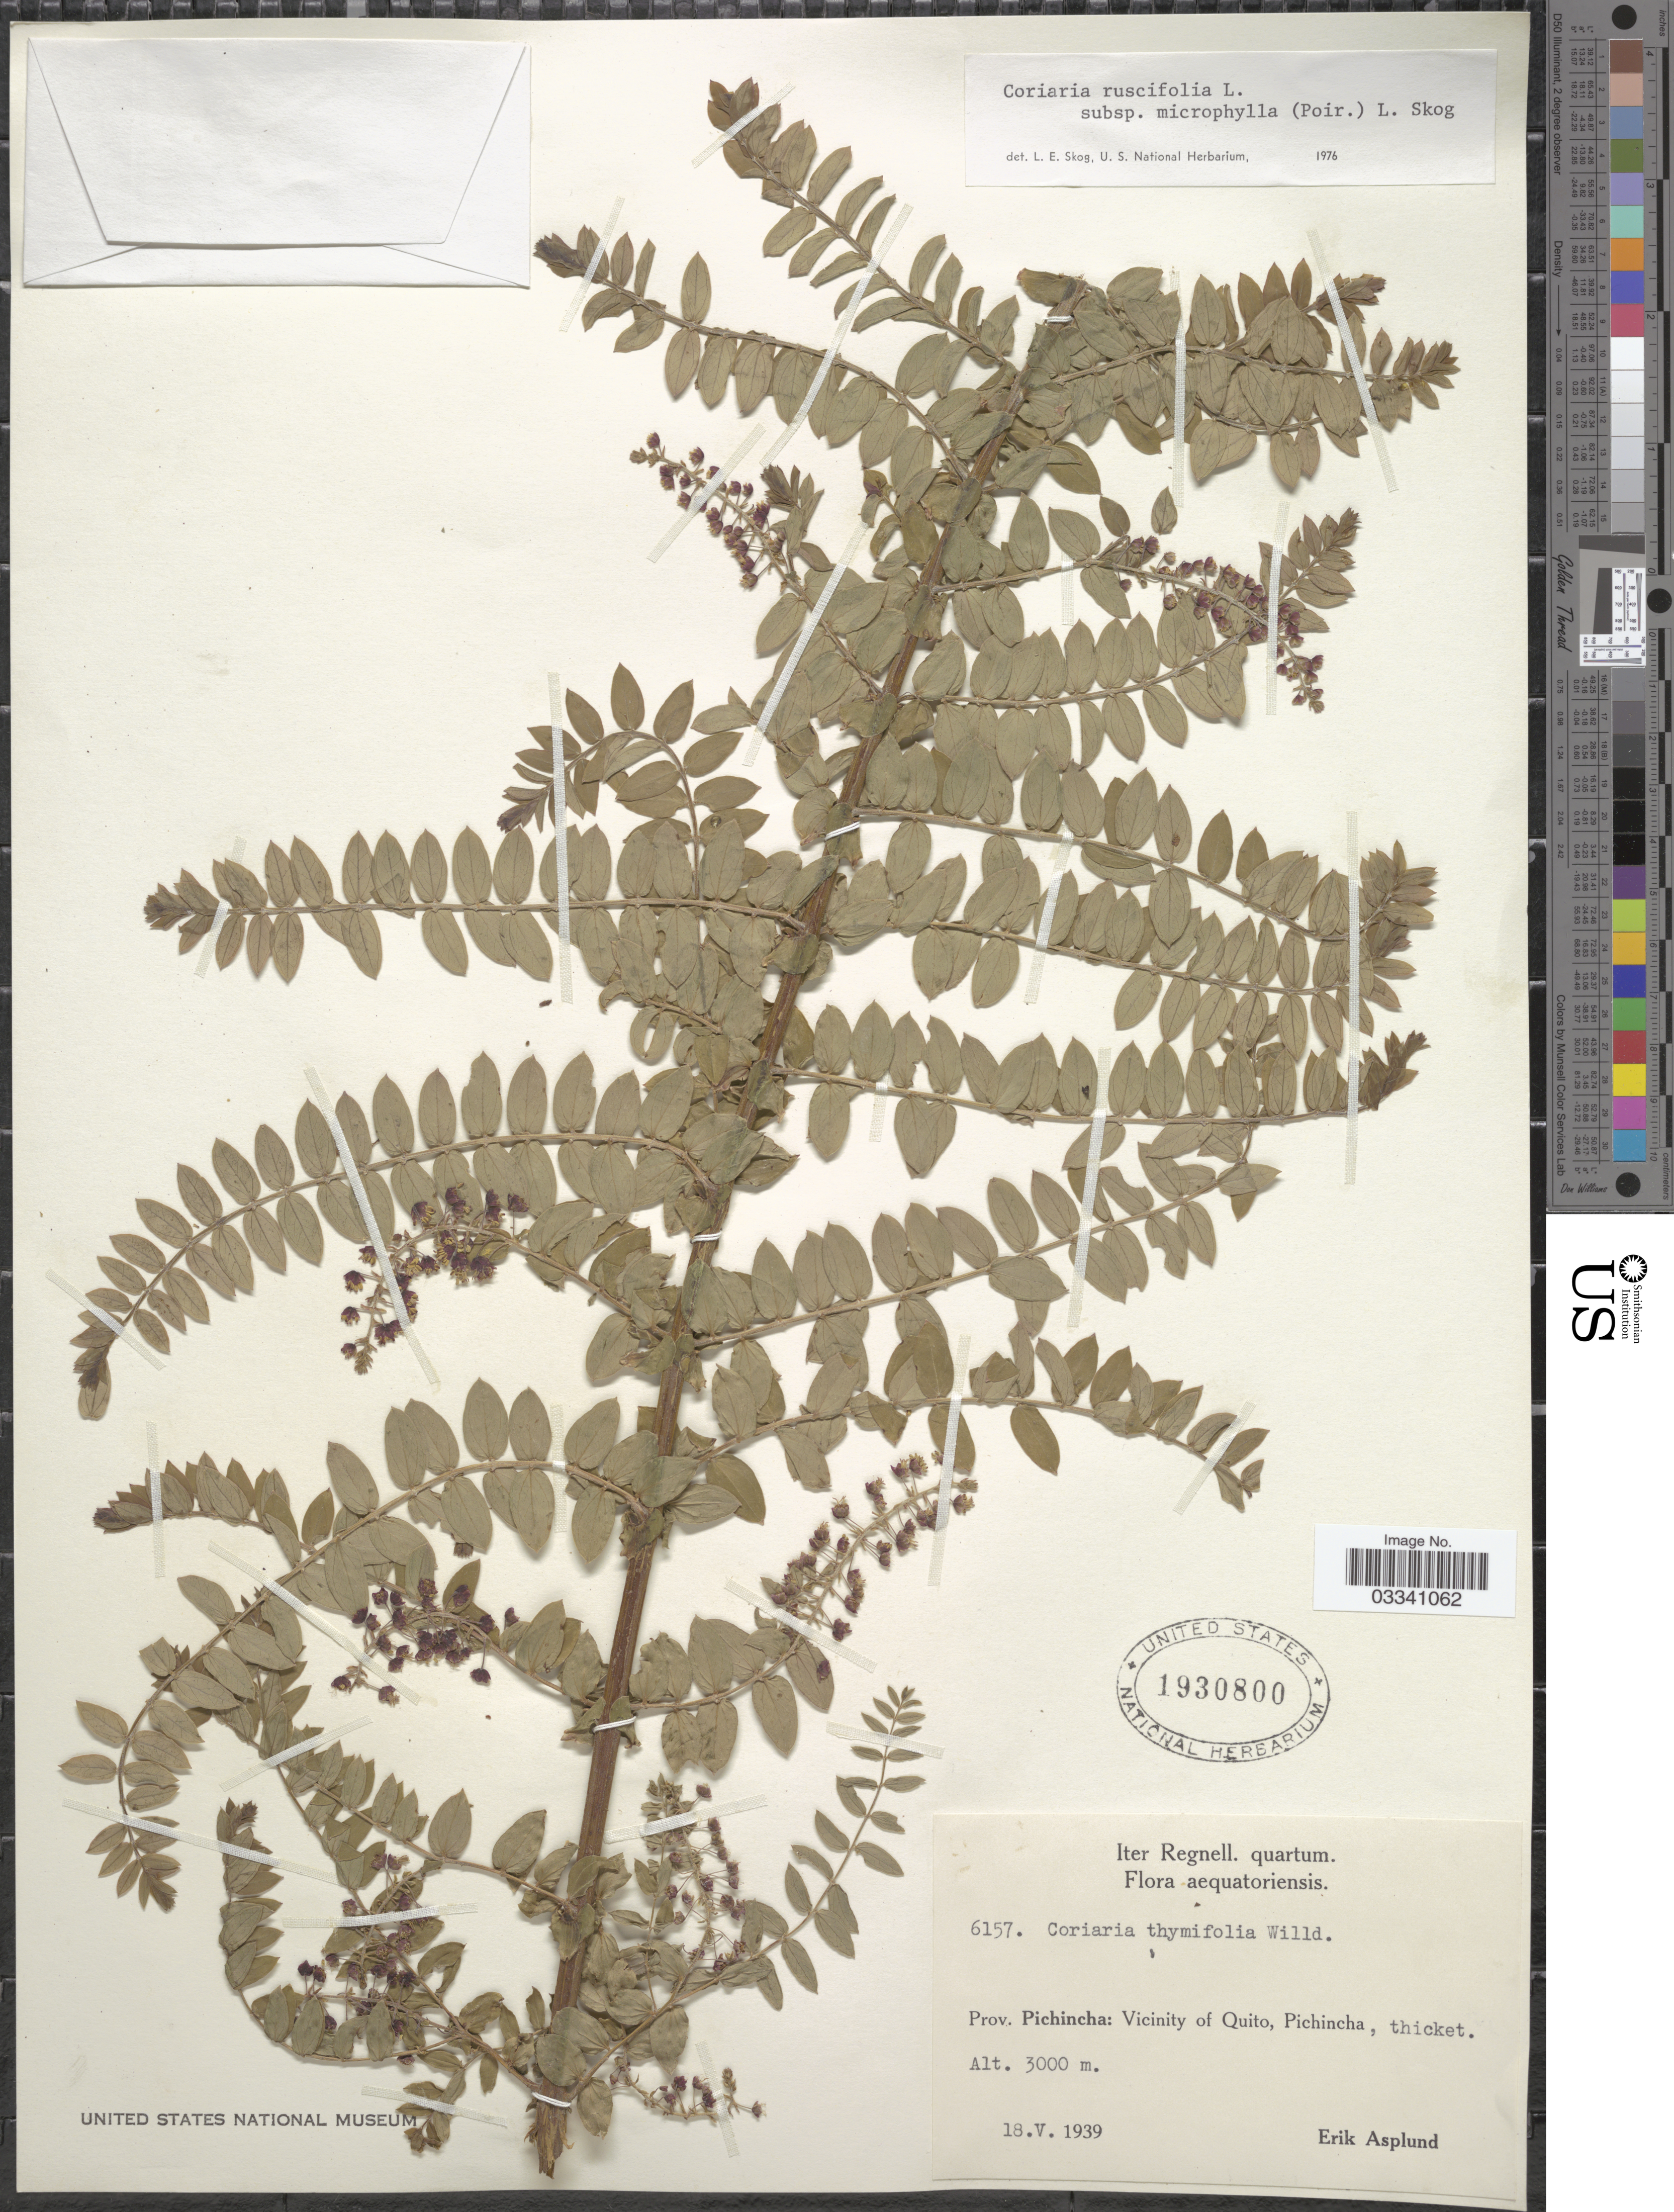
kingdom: Plantae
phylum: Tracheophyta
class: Magnoliopsida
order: Cucurbitales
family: Coriariaceae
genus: Coriaria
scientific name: Coriaria ruscifolia subsp. microphylla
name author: (Poir.) L.E. Skog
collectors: E. Asplund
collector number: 6157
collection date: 1939-05-18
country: Ecuador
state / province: Pichincha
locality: Vicinity of Quito.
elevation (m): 3000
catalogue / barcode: US 1930800